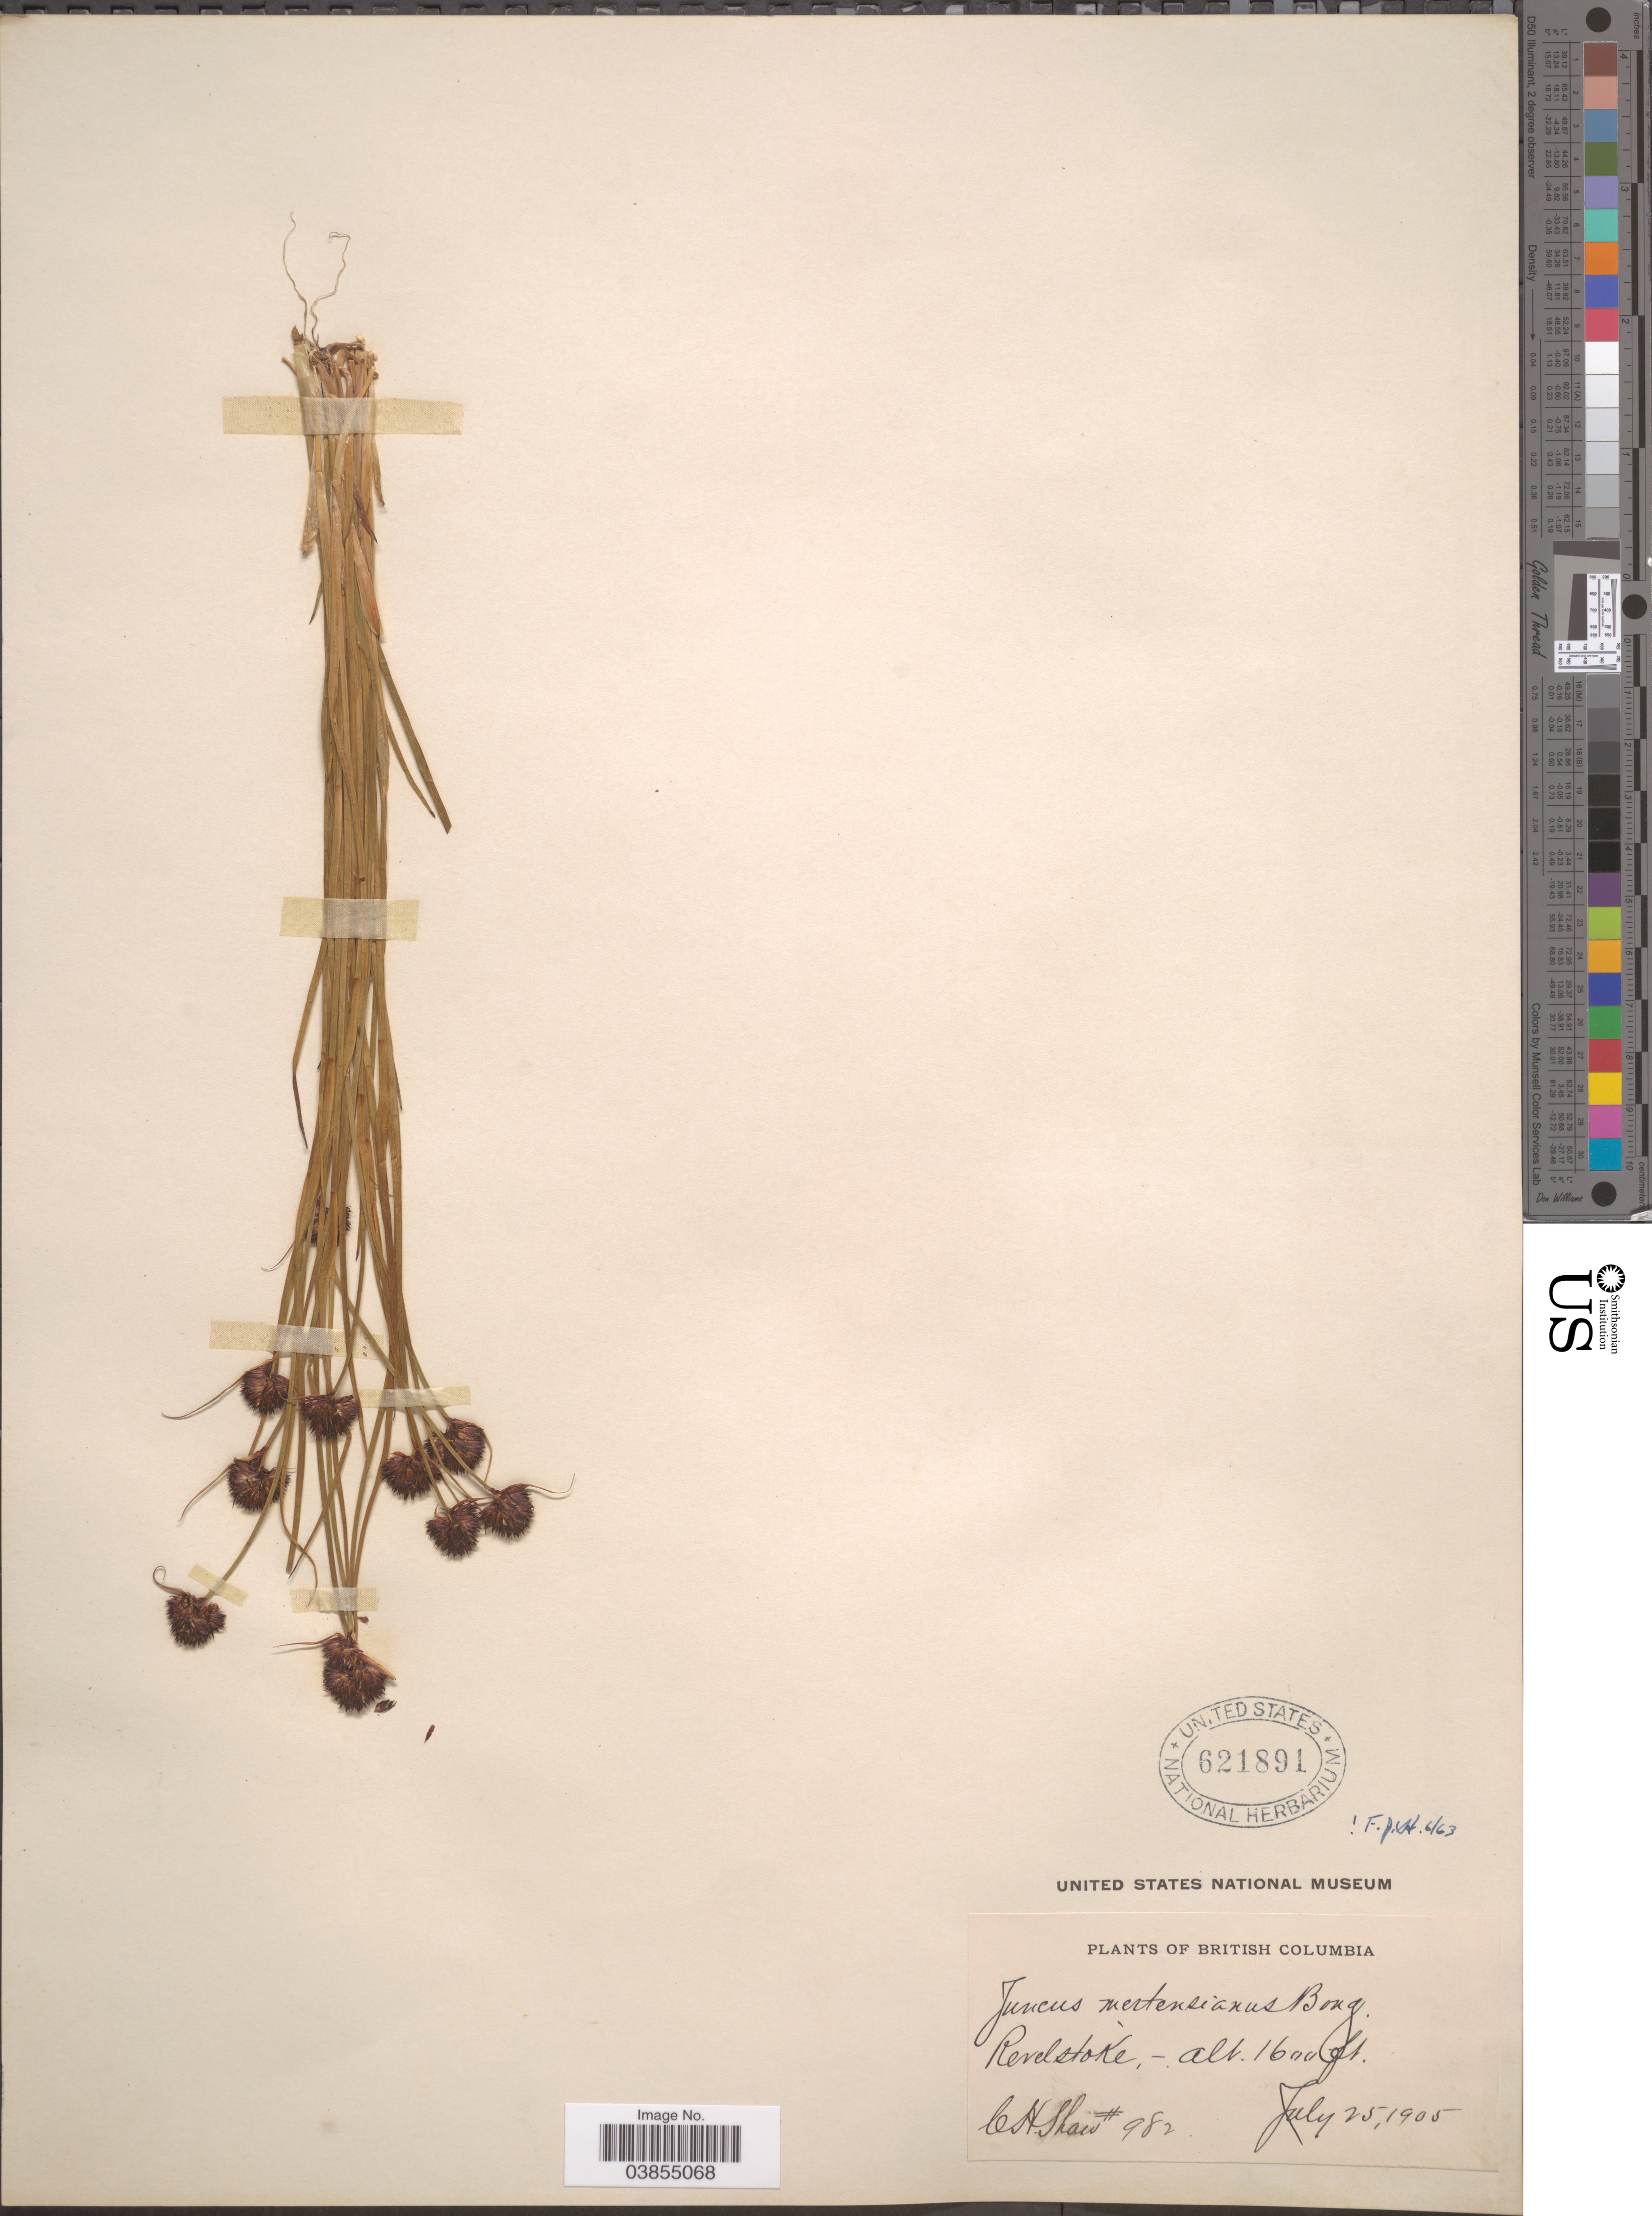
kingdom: Plantae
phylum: Tracheophyta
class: Liliopsida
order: Poales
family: Juncaceae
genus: Juncus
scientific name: Juncus mertensianus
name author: Bong.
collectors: C. H. Shaw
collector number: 982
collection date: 1905-07-25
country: Canada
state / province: British Columbia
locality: Revelstoke.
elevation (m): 488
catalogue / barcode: US 621891